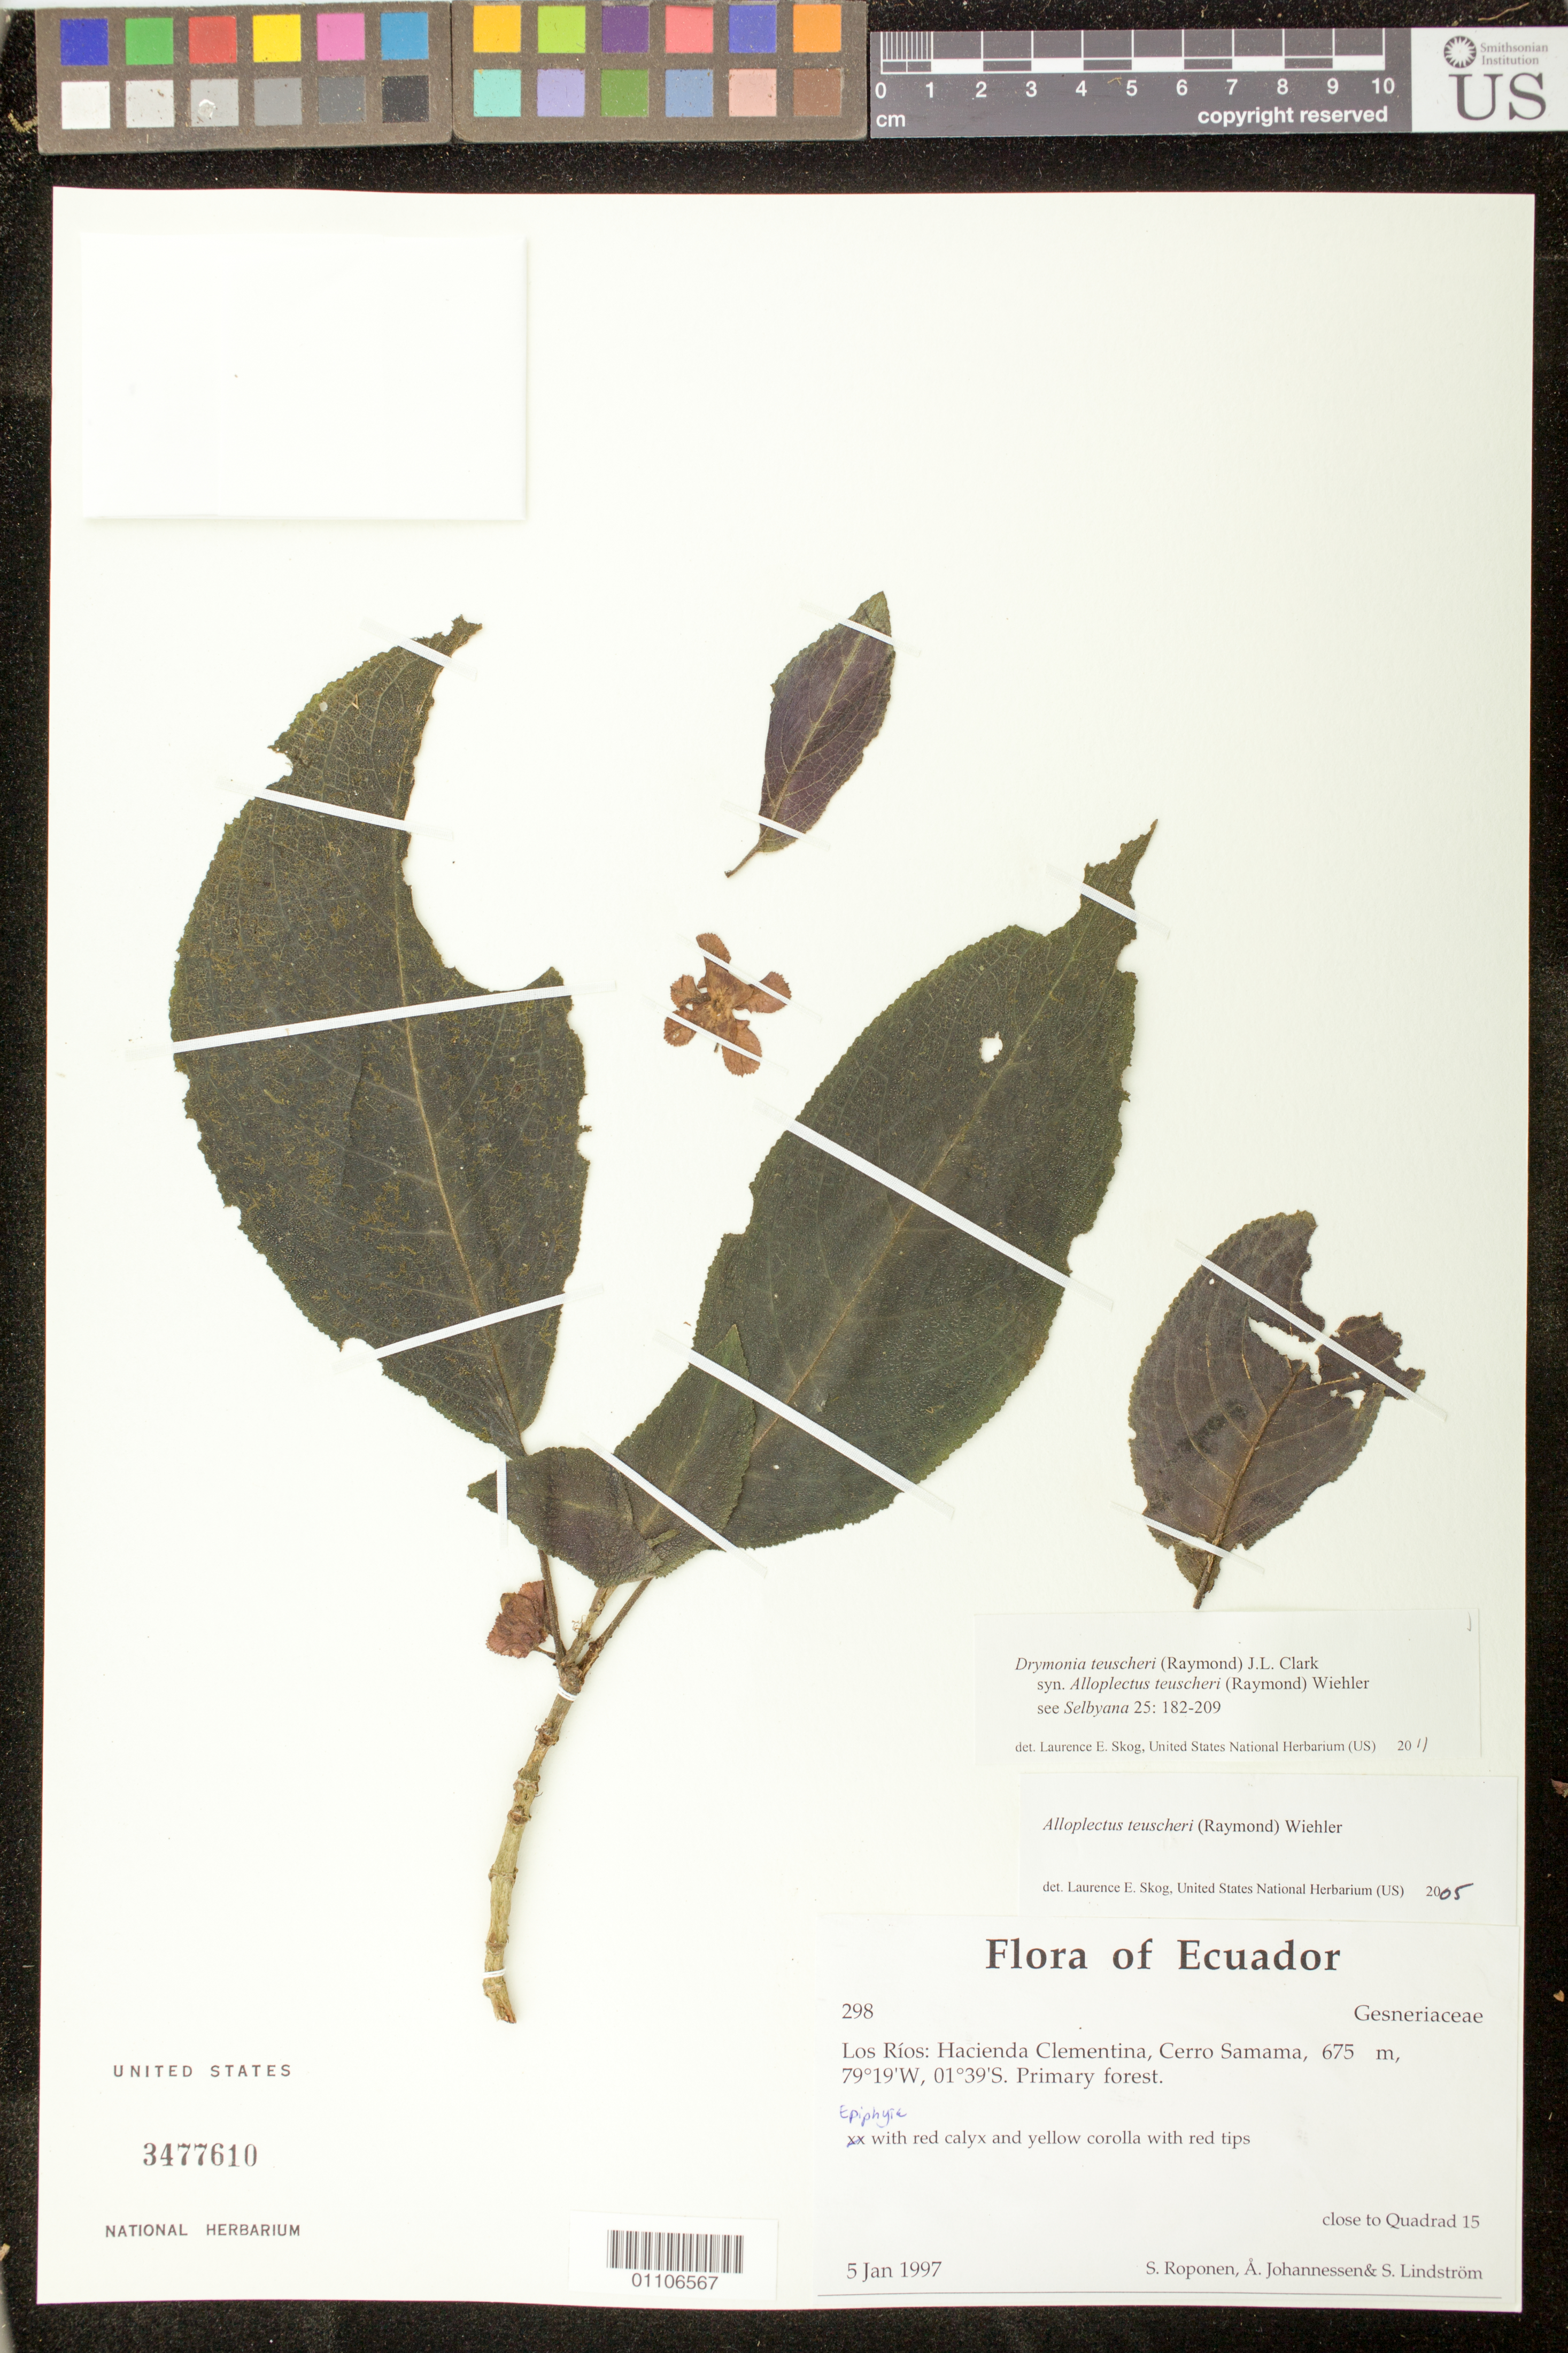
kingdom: Plantae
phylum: Tracheophyta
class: Magnoliopsida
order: Lamiales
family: Gesneriaceae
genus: Drymonia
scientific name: Drymonia teuscheri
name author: (Raymond) J.L. Clark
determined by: Skog, Laurence E.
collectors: S. Roponen, A. Johannessen & S. Lindstrom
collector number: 298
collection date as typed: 05 Jan 1997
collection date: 1997-01-05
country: Ecuador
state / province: Los Ríos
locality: Los Ríos: Hacienda Clementina, Cerro Samama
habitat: Primary forest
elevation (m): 675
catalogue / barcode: US 3477610